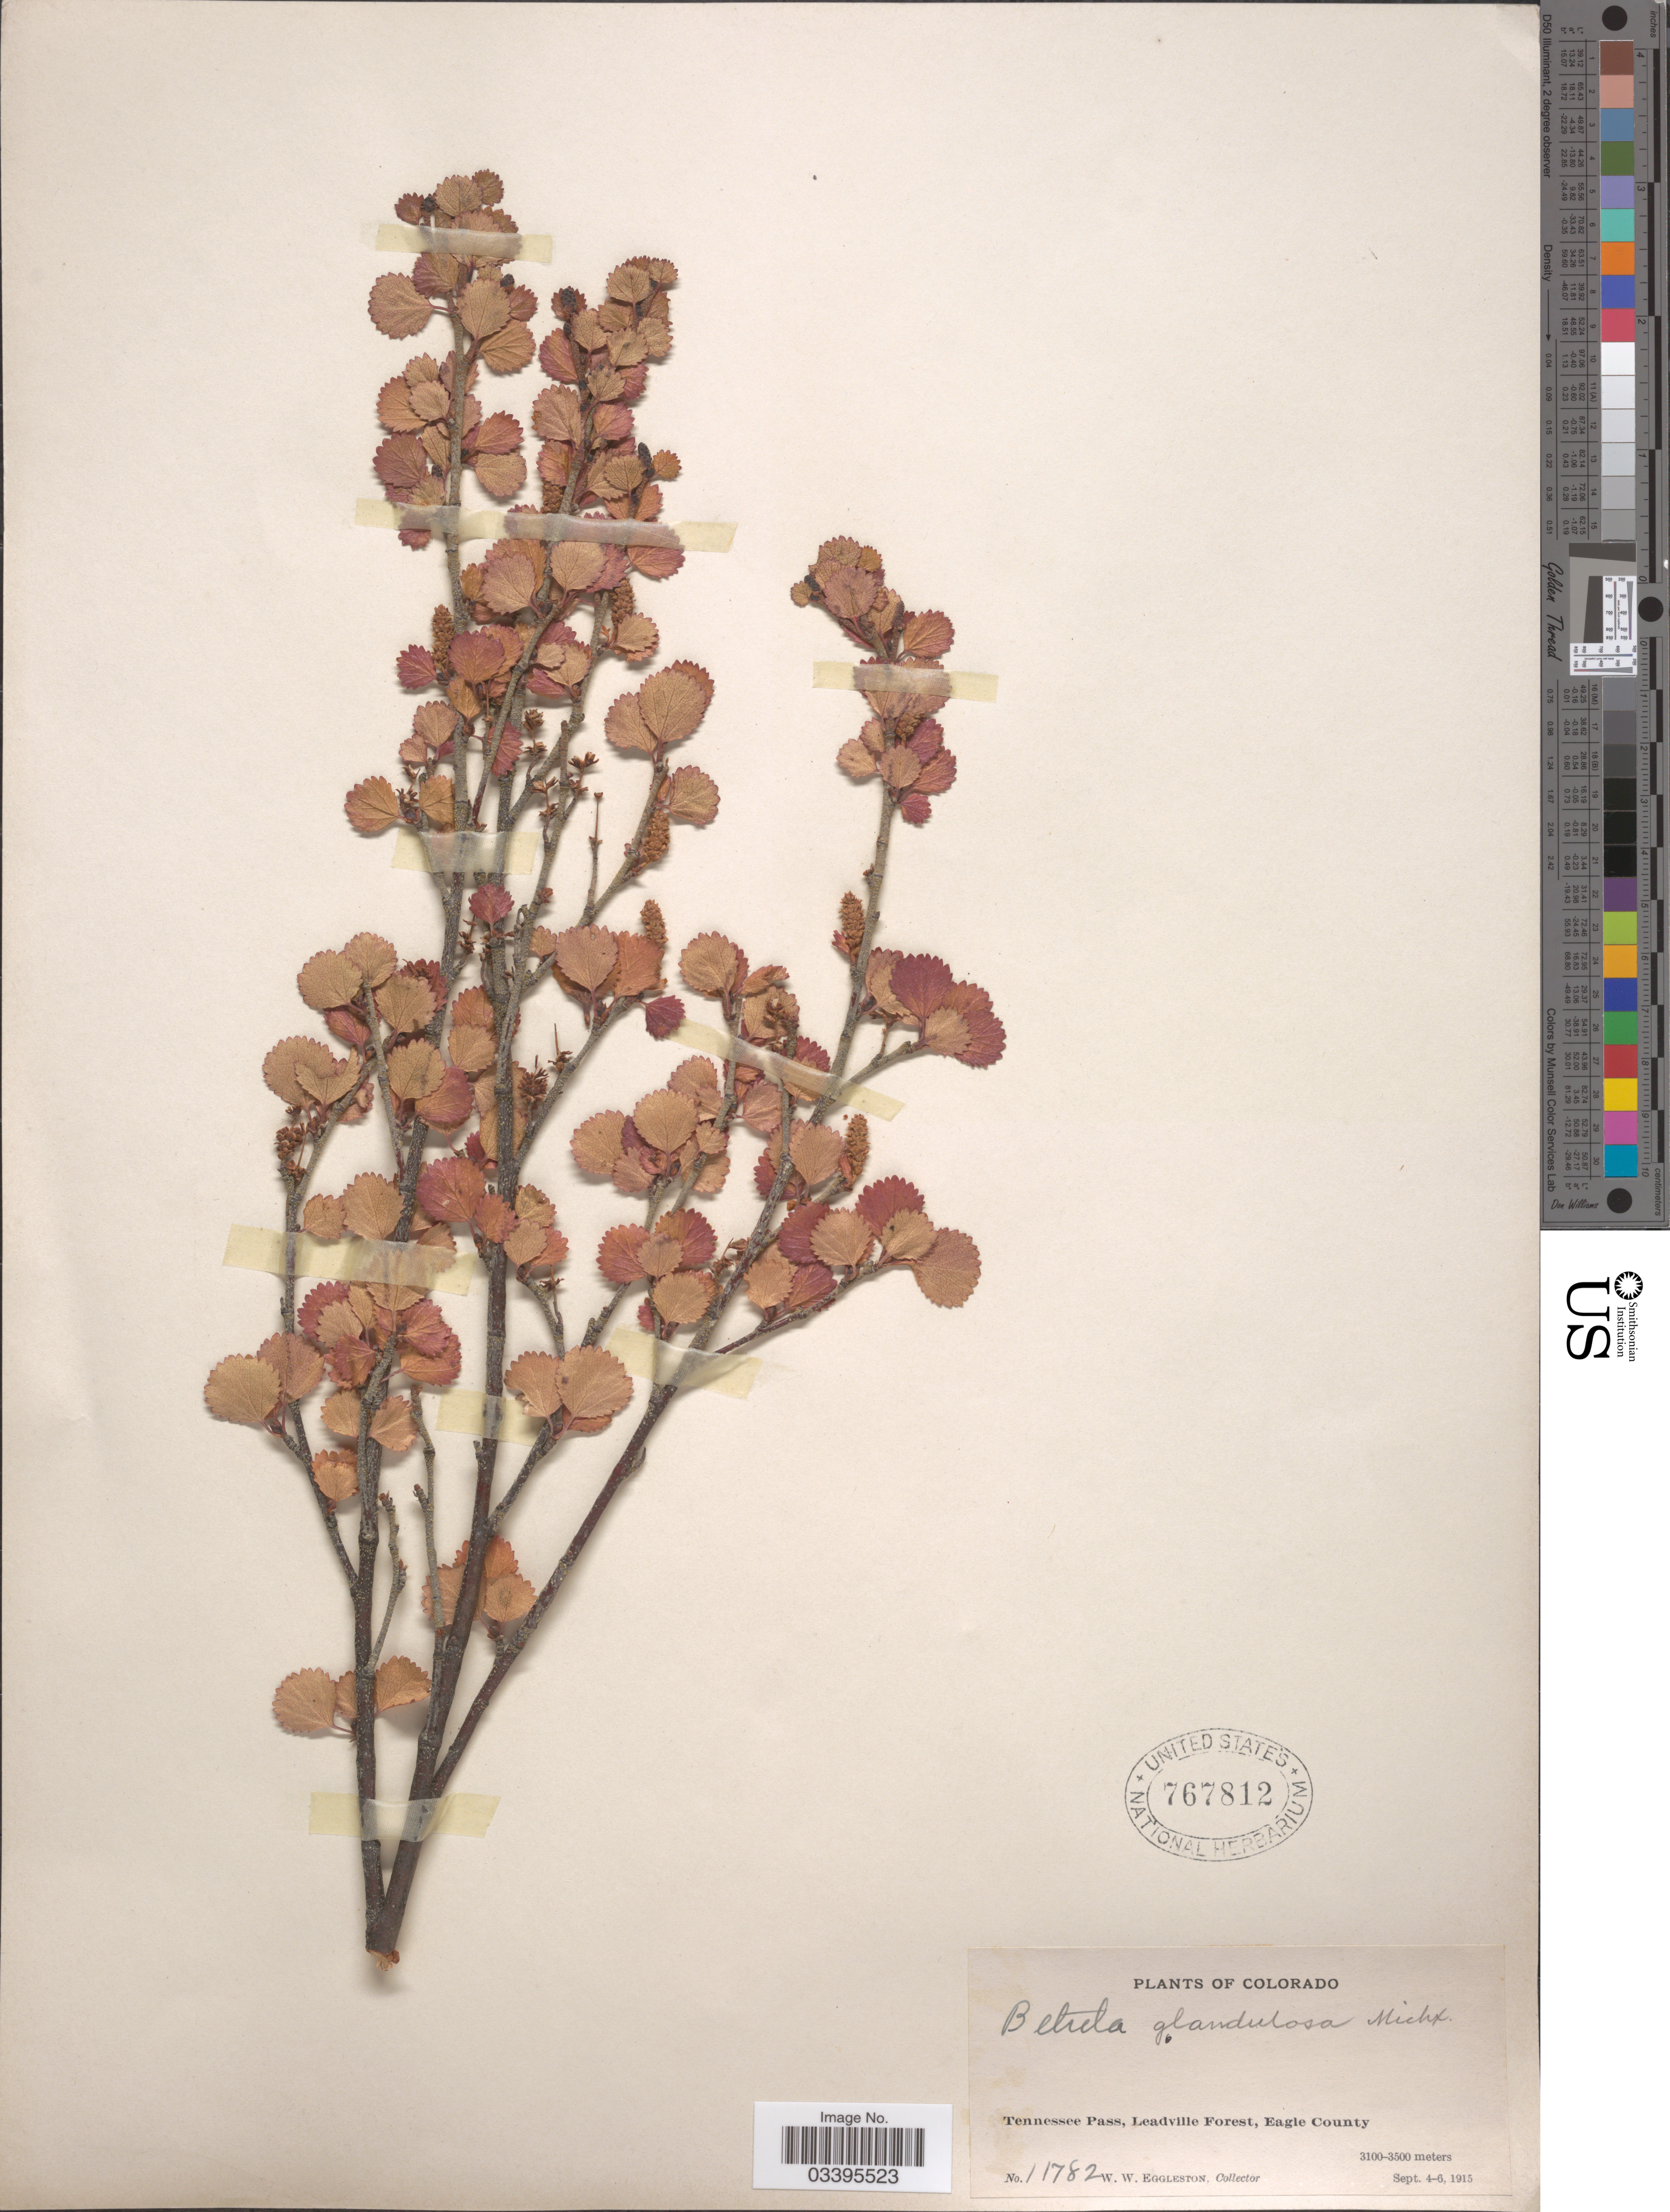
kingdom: Plantae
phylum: Tracheophyta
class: Magnoliopsida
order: Fagales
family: Betulaceae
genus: Betula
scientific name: Betula glandulosa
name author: Michx.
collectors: W. W. Eggleston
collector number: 11782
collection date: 1915-09-04/1915-09-06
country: United States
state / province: Colorado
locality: Tennessee Pass, Leadville Forest, Eagle County.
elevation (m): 3100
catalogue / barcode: US 767812